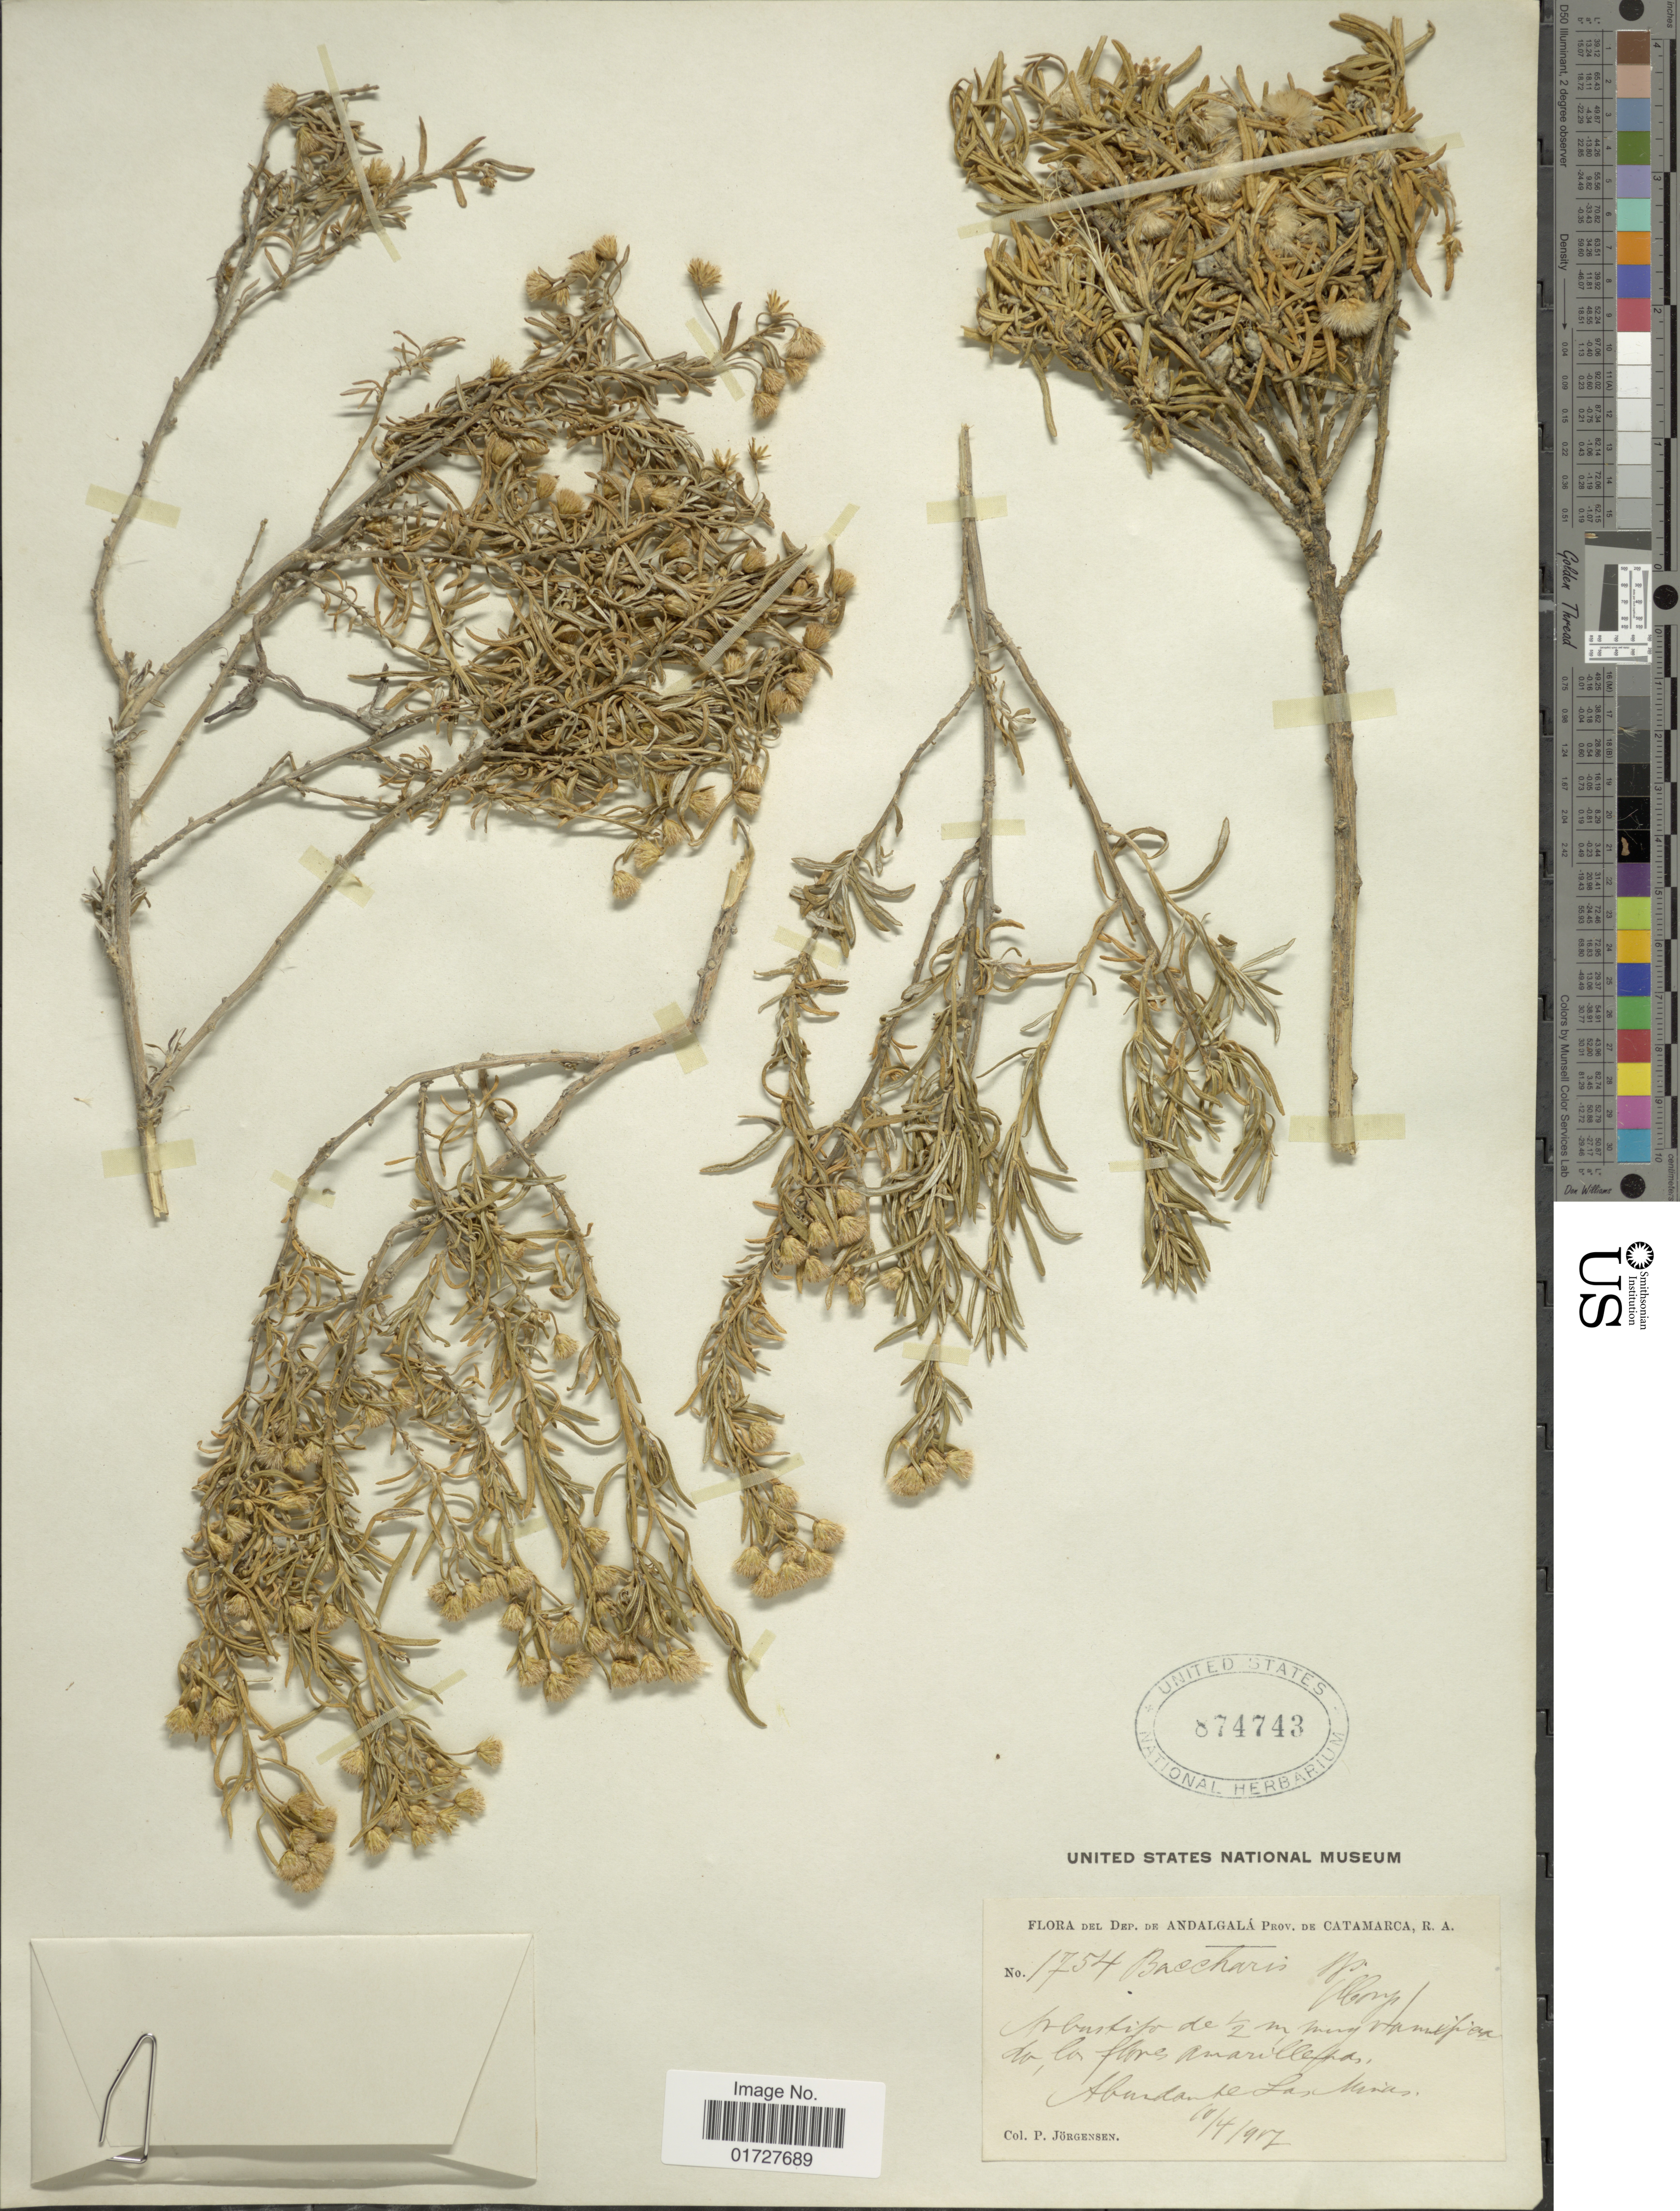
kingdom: Plantae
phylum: Tracheophyta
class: Magnoliopsida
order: Asterales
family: Asteraceae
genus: Baccharis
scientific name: Baccharis polifolia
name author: Griseb.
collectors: P. Jörgensen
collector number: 1754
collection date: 1907-04-10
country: Argentina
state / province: Catamarca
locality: Dep. de Andalgala, Las Minas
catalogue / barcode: US 874743